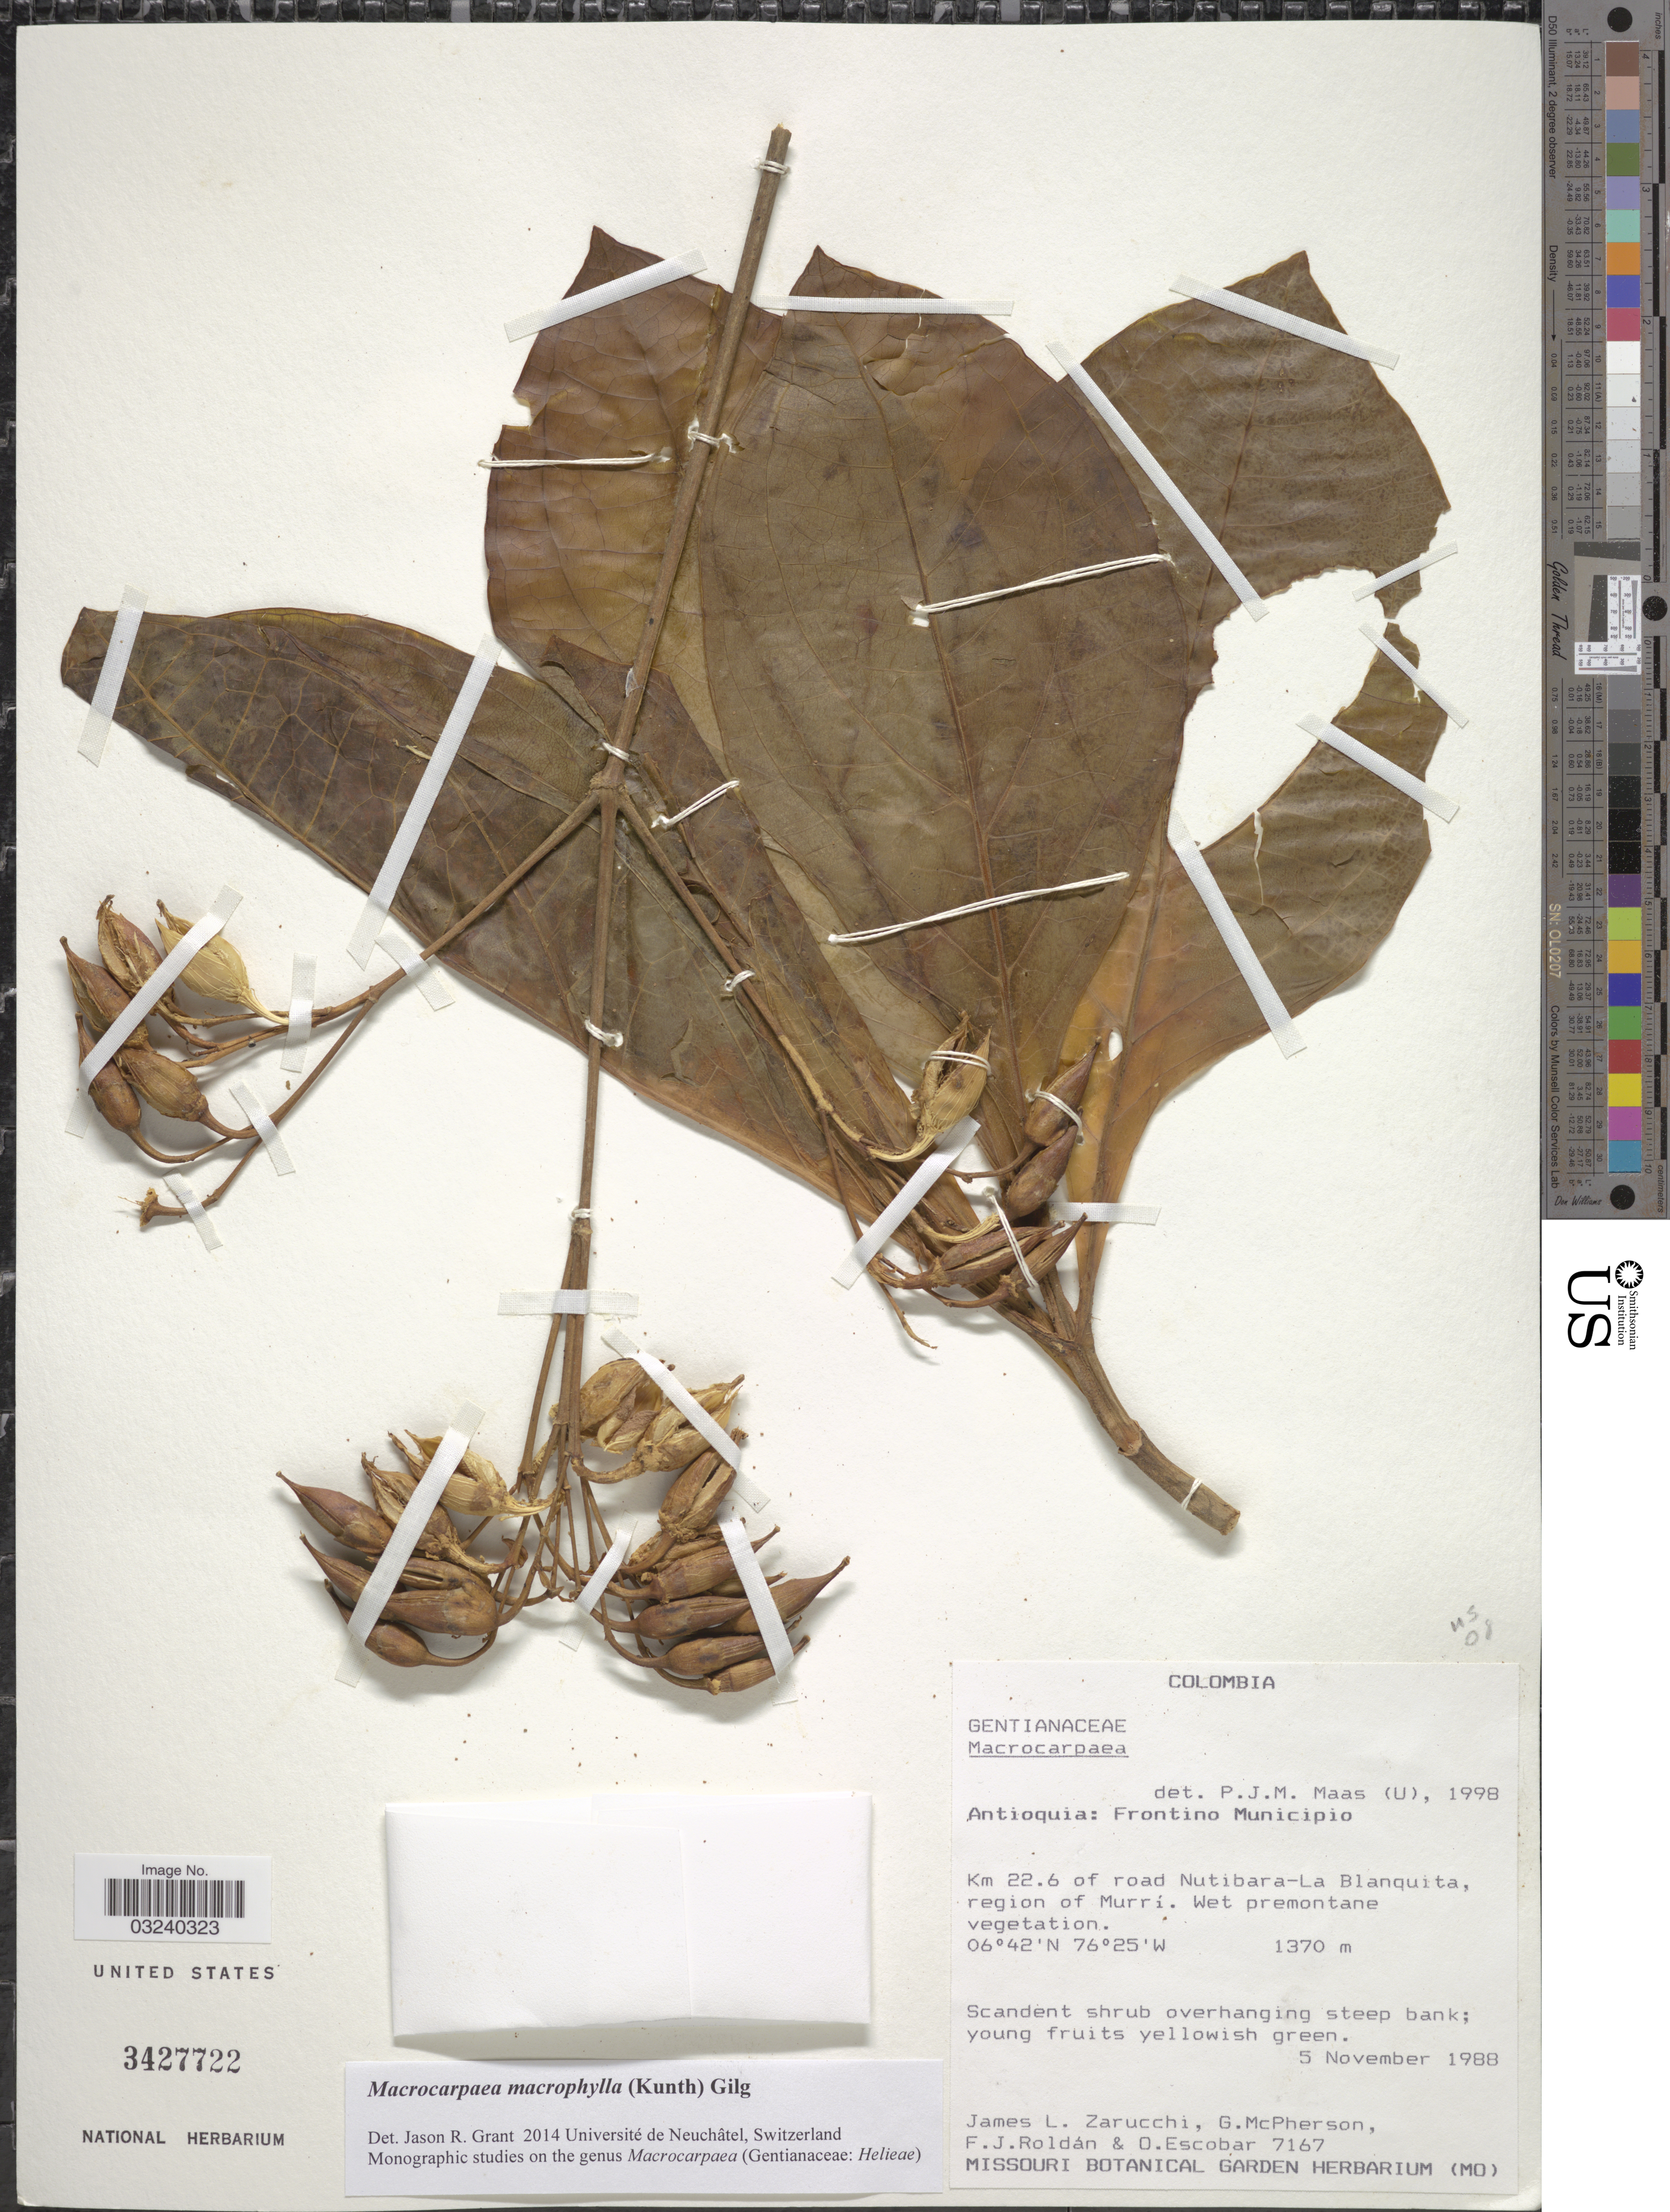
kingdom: Plantae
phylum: Tracheophyta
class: Magnoliopsida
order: Gentianales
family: Gentianaceae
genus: Macrocarpaea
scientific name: Macrocarpaea macrophylla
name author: (Kunth) Gilg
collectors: J. L. Zarucchi, G. McPherson, F. J. Roldán & O. Escobar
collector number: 7167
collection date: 1988-11-05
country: Colombia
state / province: Antioquia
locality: Frontino Municipio. Km. 22.6 of road Nutibara-La Blanquita, region of Murri.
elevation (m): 1370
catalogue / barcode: US 3427722